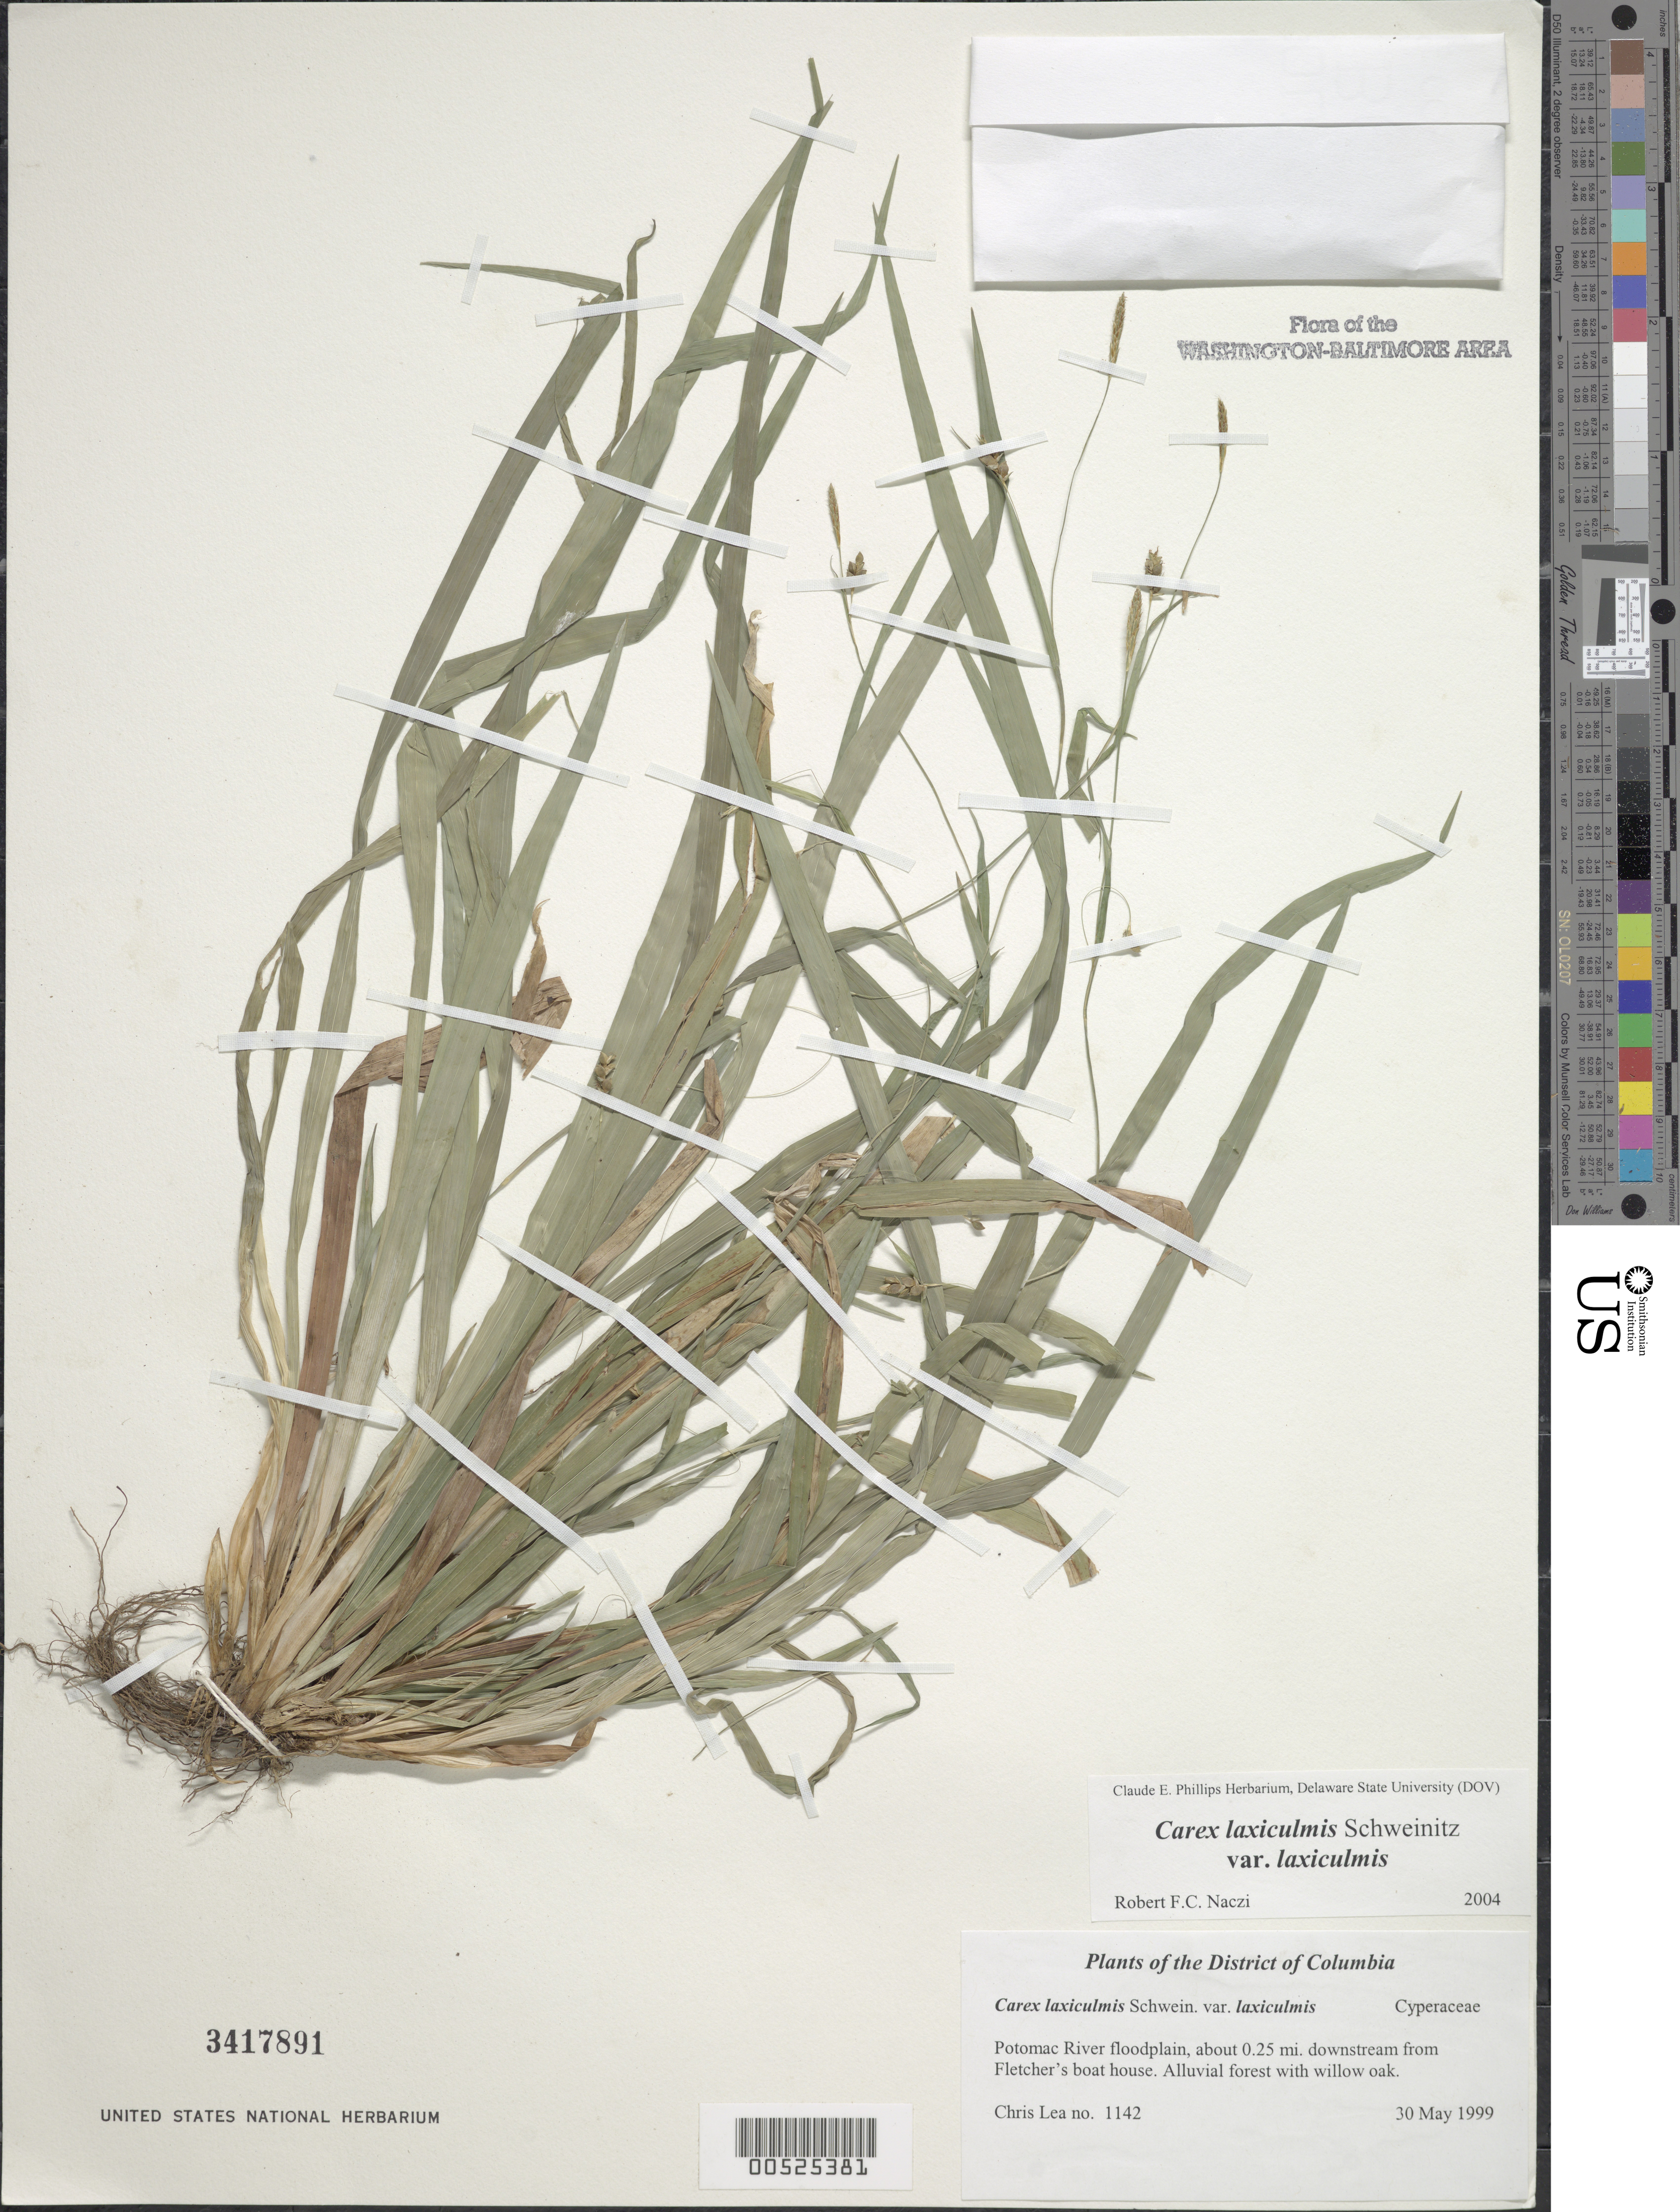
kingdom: Plantae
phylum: Tracheophyta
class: Liliopsida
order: Poales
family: Cyperaceae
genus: Carex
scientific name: Carex laxiculmis var. copulata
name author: (L.H. Bailey) Fernald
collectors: C. Lea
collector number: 1142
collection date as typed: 30 May 1999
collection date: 1999-05-30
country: United States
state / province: District of Columbia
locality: Potomac River floodplain, about 0.25 mi. downstream from Fletcher's boat house.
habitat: Alluvial forest with willow oak.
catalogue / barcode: US 3417891